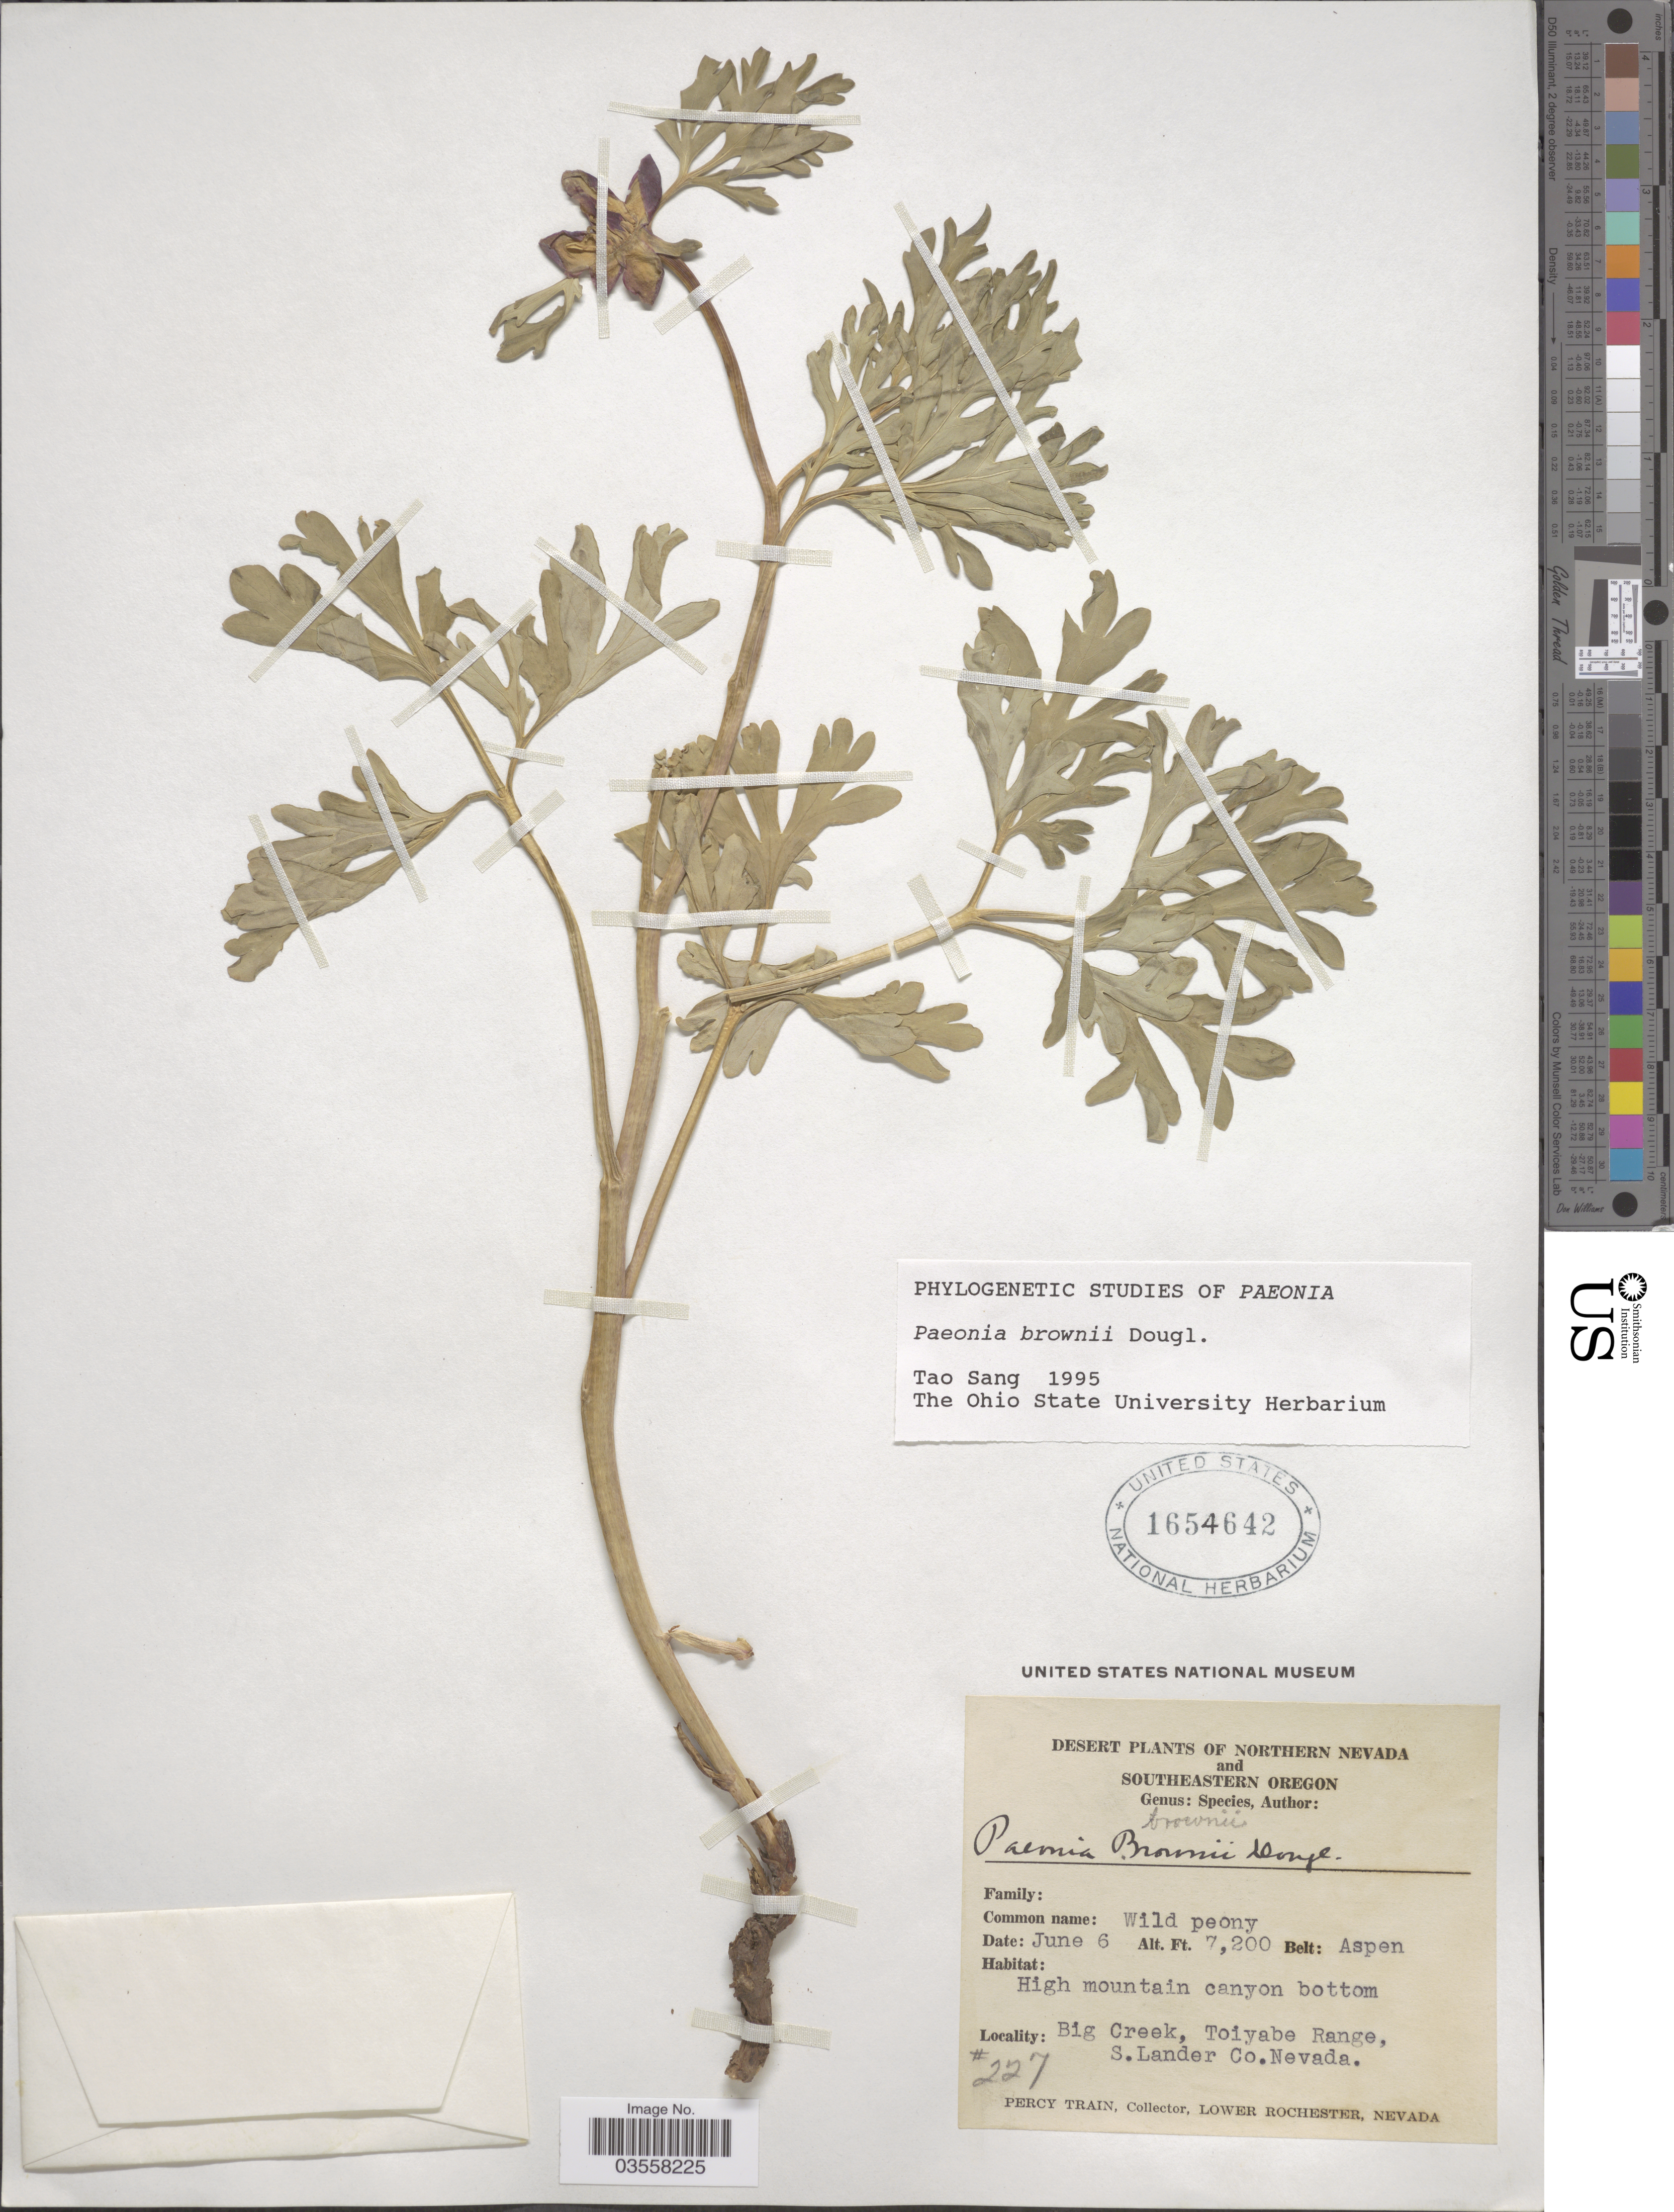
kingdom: Plantae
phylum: Tracheophyta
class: Magnoliopsida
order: Saxifragales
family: Paeoniaceae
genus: Paeonia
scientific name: Paeonia brownii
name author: Douglas ex Hook.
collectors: P. Train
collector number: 227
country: United States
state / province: Nevada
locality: Northern Nevada. Big Creek, Toiyabe Range, S. Lander Co.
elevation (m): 2195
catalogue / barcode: US 1654642